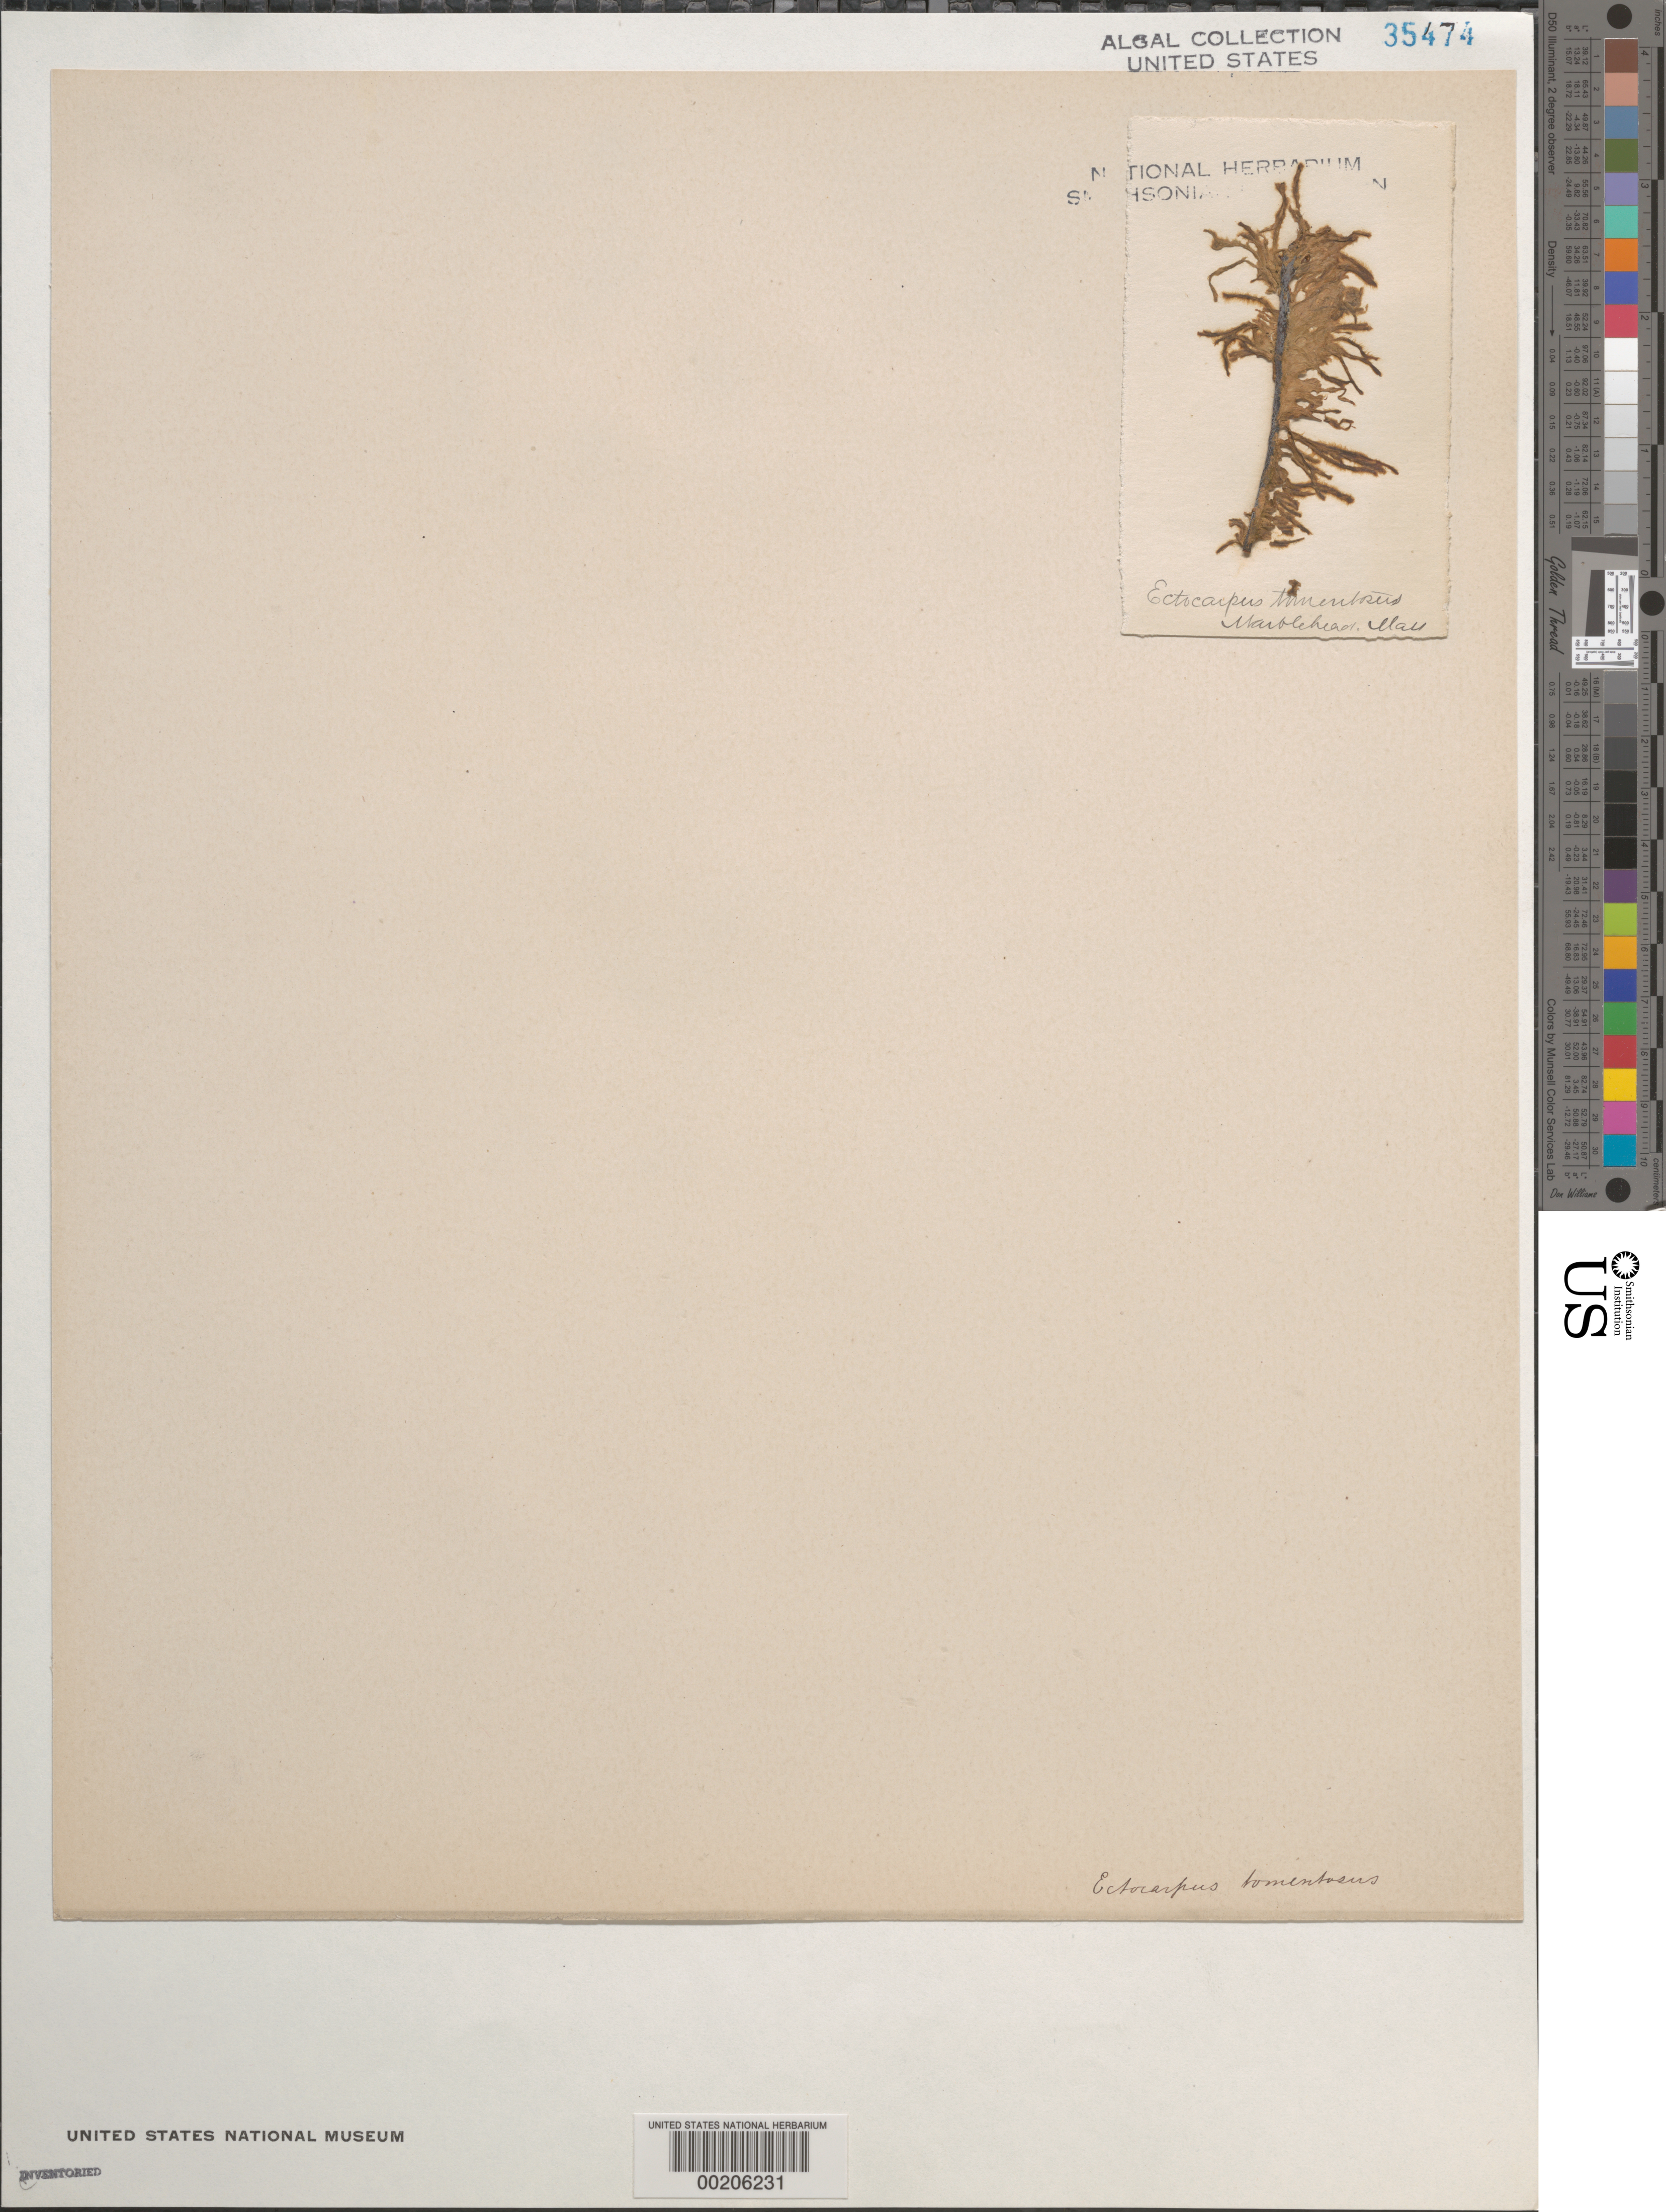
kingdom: Chromista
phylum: Ochrophyta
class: Phaeophyceae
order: Ectocarpales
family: Ectocarpaceae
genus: Spongonema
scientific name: Spongonema tomentosum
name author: (Huds.) Kütz.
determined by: Algae name updating Project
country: United States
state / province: Massachusetts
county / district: Essex County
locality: Marblehead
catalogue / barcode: US 35474